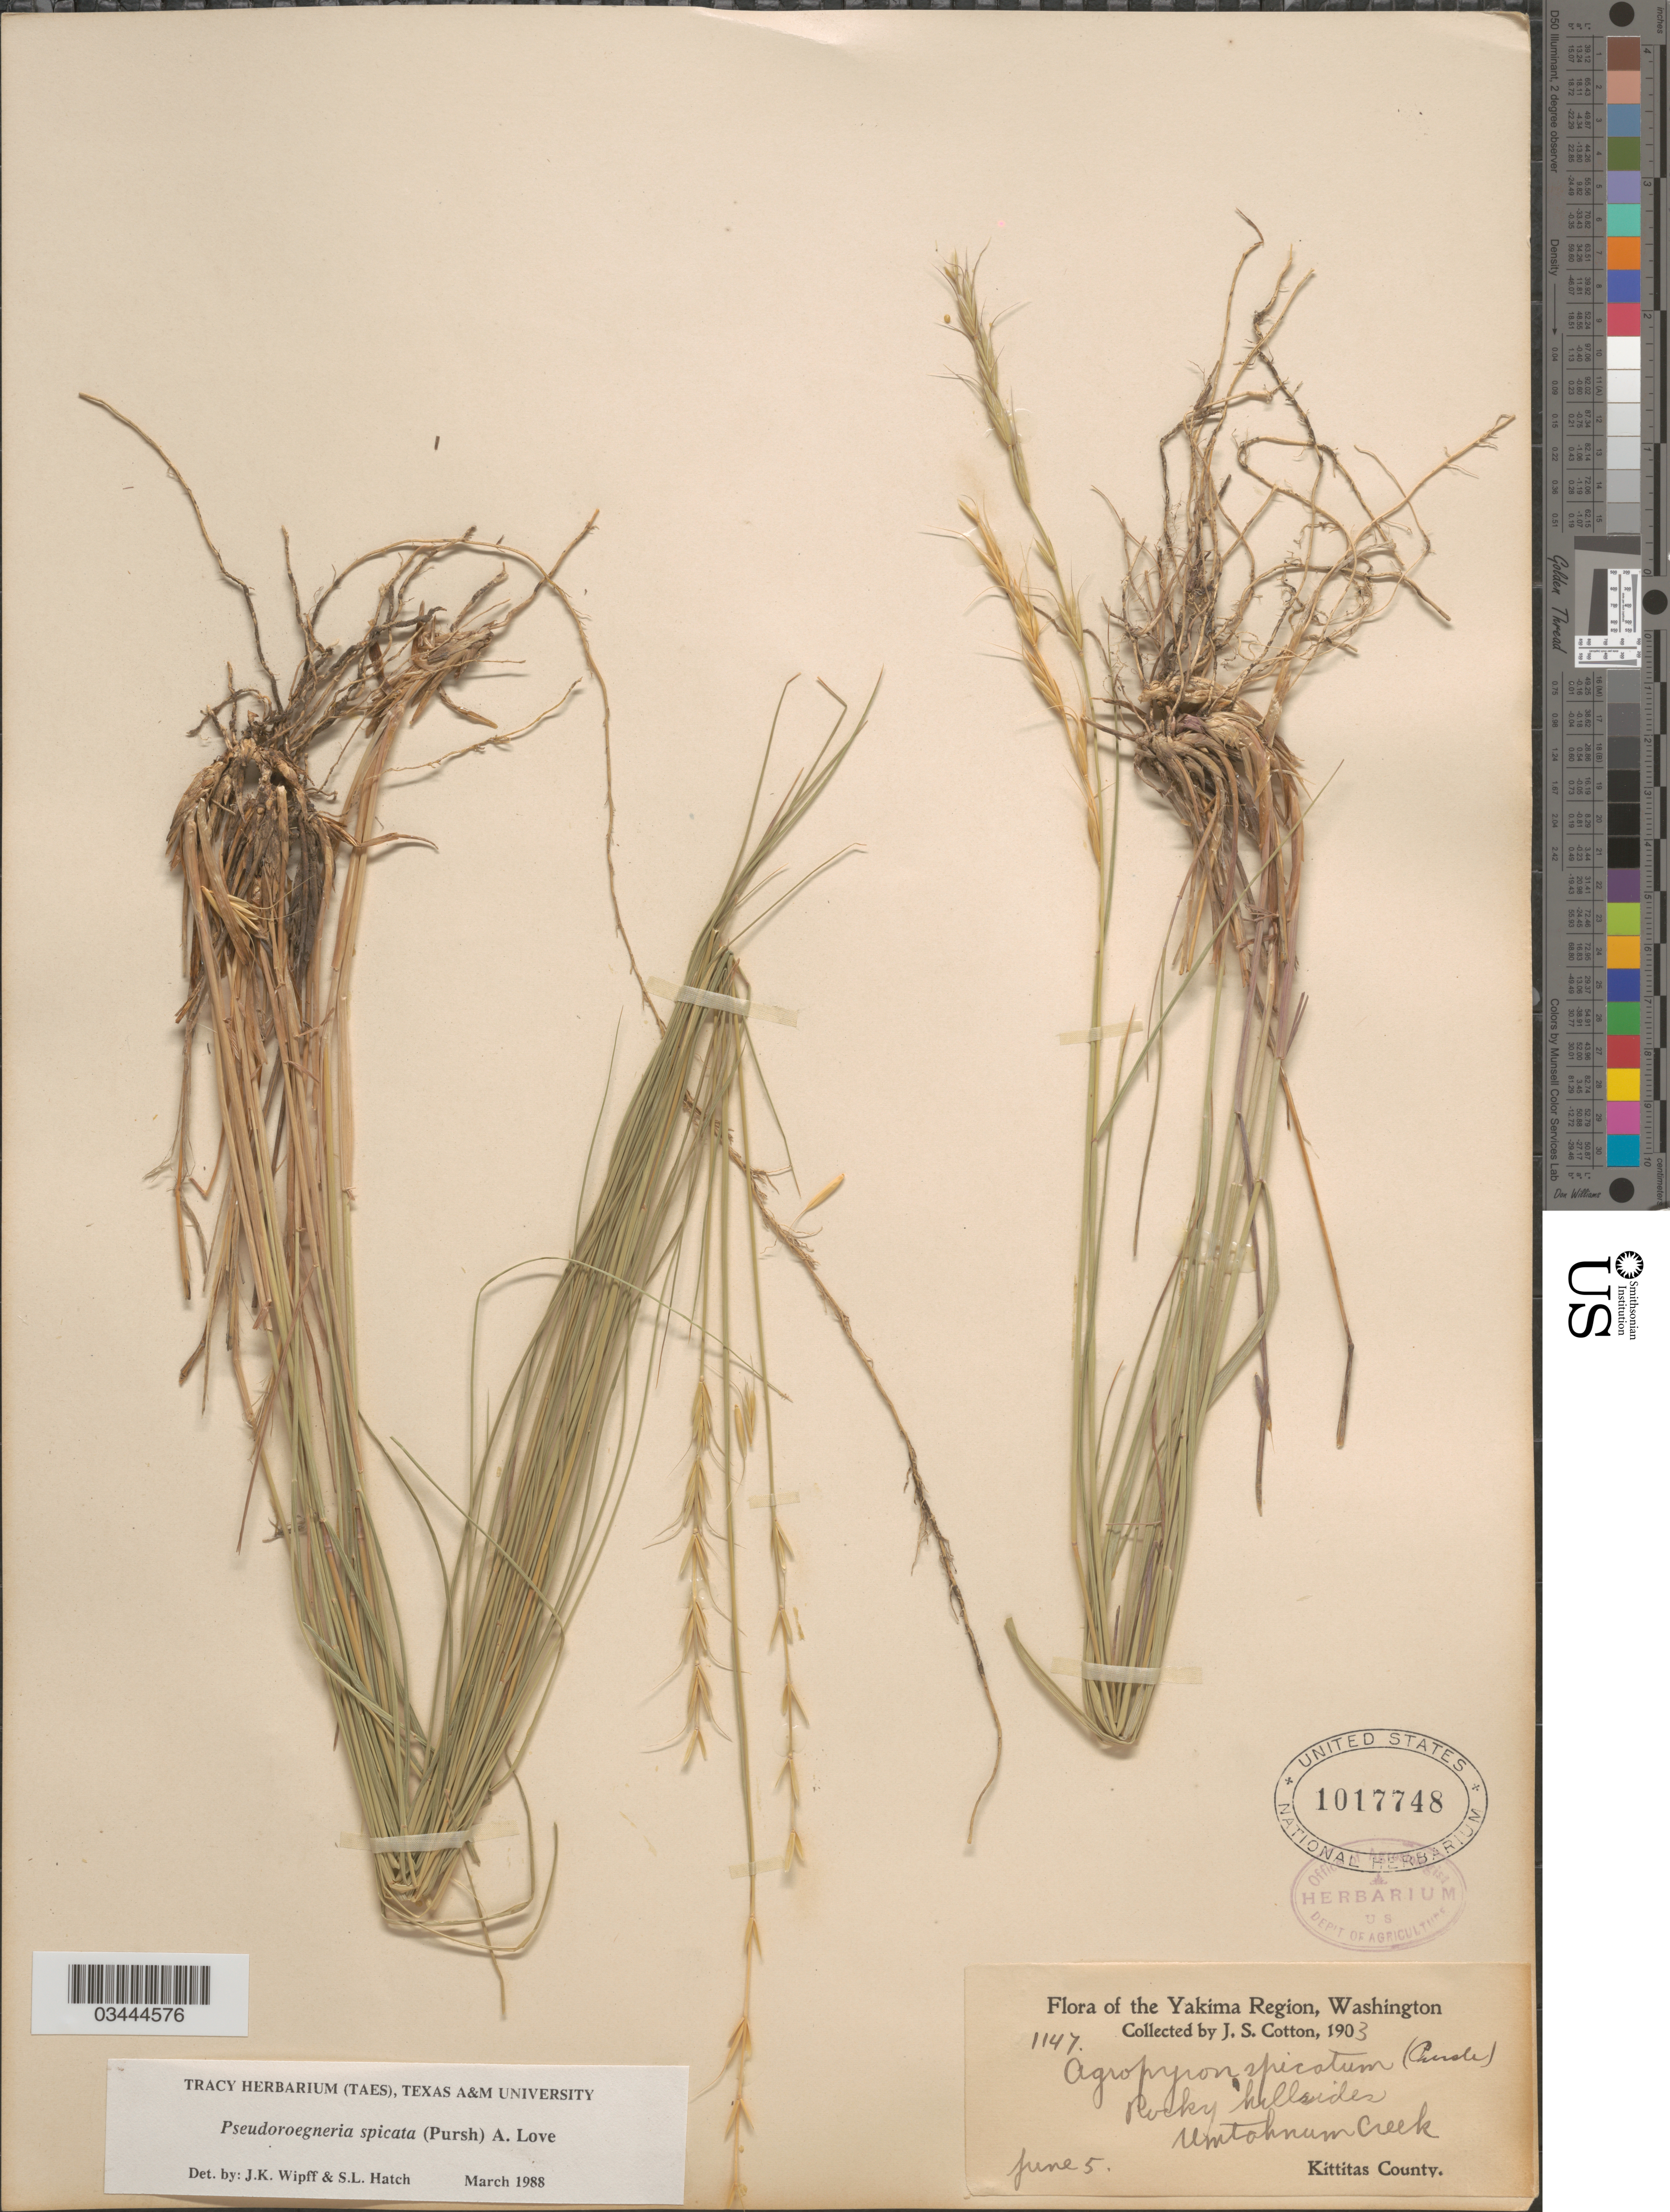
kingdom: Plantae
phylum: Tracheophyta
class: Liliopsida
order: Poales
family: Poaceae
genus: Pseudoroegneria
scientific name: Pseudoroegneria spicata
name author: (Pursh) Á. Löve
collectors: J. S. Cotton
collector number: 1147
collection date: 1903-06-05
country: United States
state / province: Washington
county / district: Kittitas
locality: The Yakima Region. Rocky hillsides. Umtahnum Creek. Kittitas County.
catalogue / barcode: US 1017748